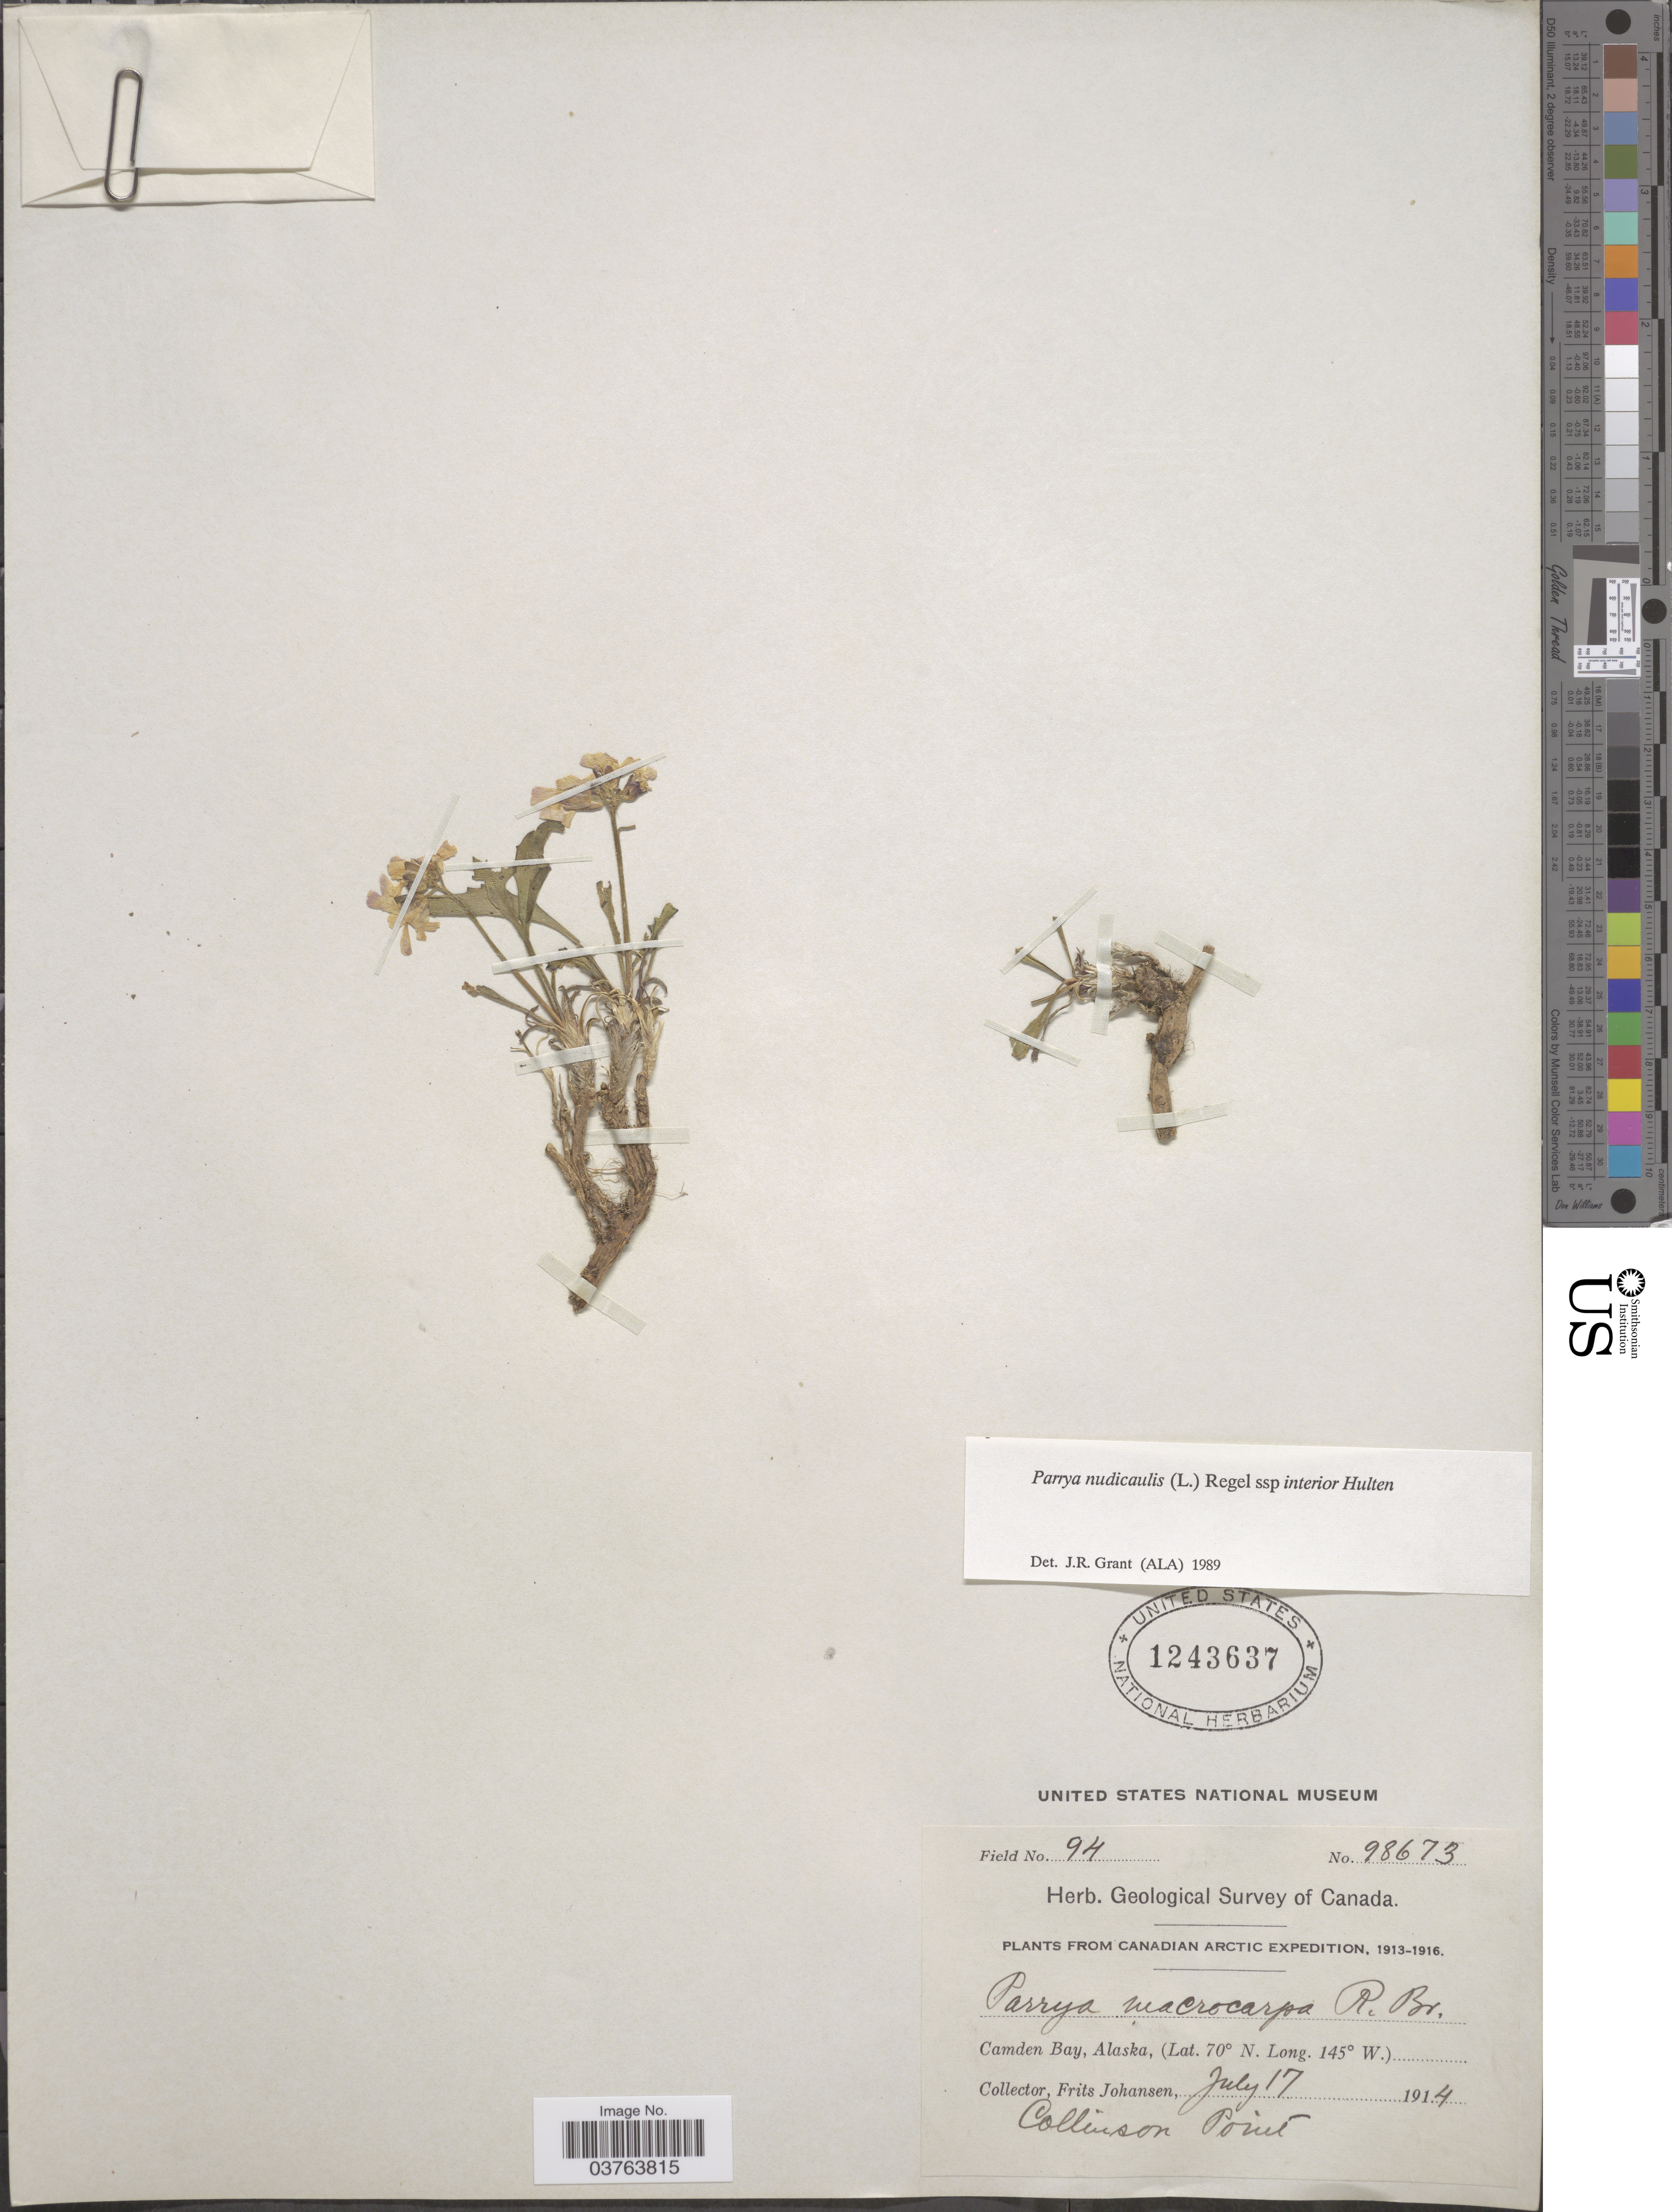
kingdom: Plantae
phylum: Tracheophyta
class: Magnoliopsida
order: Brassicales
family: Brassicaceae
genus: Parrya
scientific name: Parrya nudicaulis subsp. interior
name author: Hultén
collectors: F. Johansen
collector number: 98673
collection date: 1914-07-17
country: United States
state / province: Alaska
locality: Camden Bay. Collinson Point.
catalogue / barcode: US 1243637